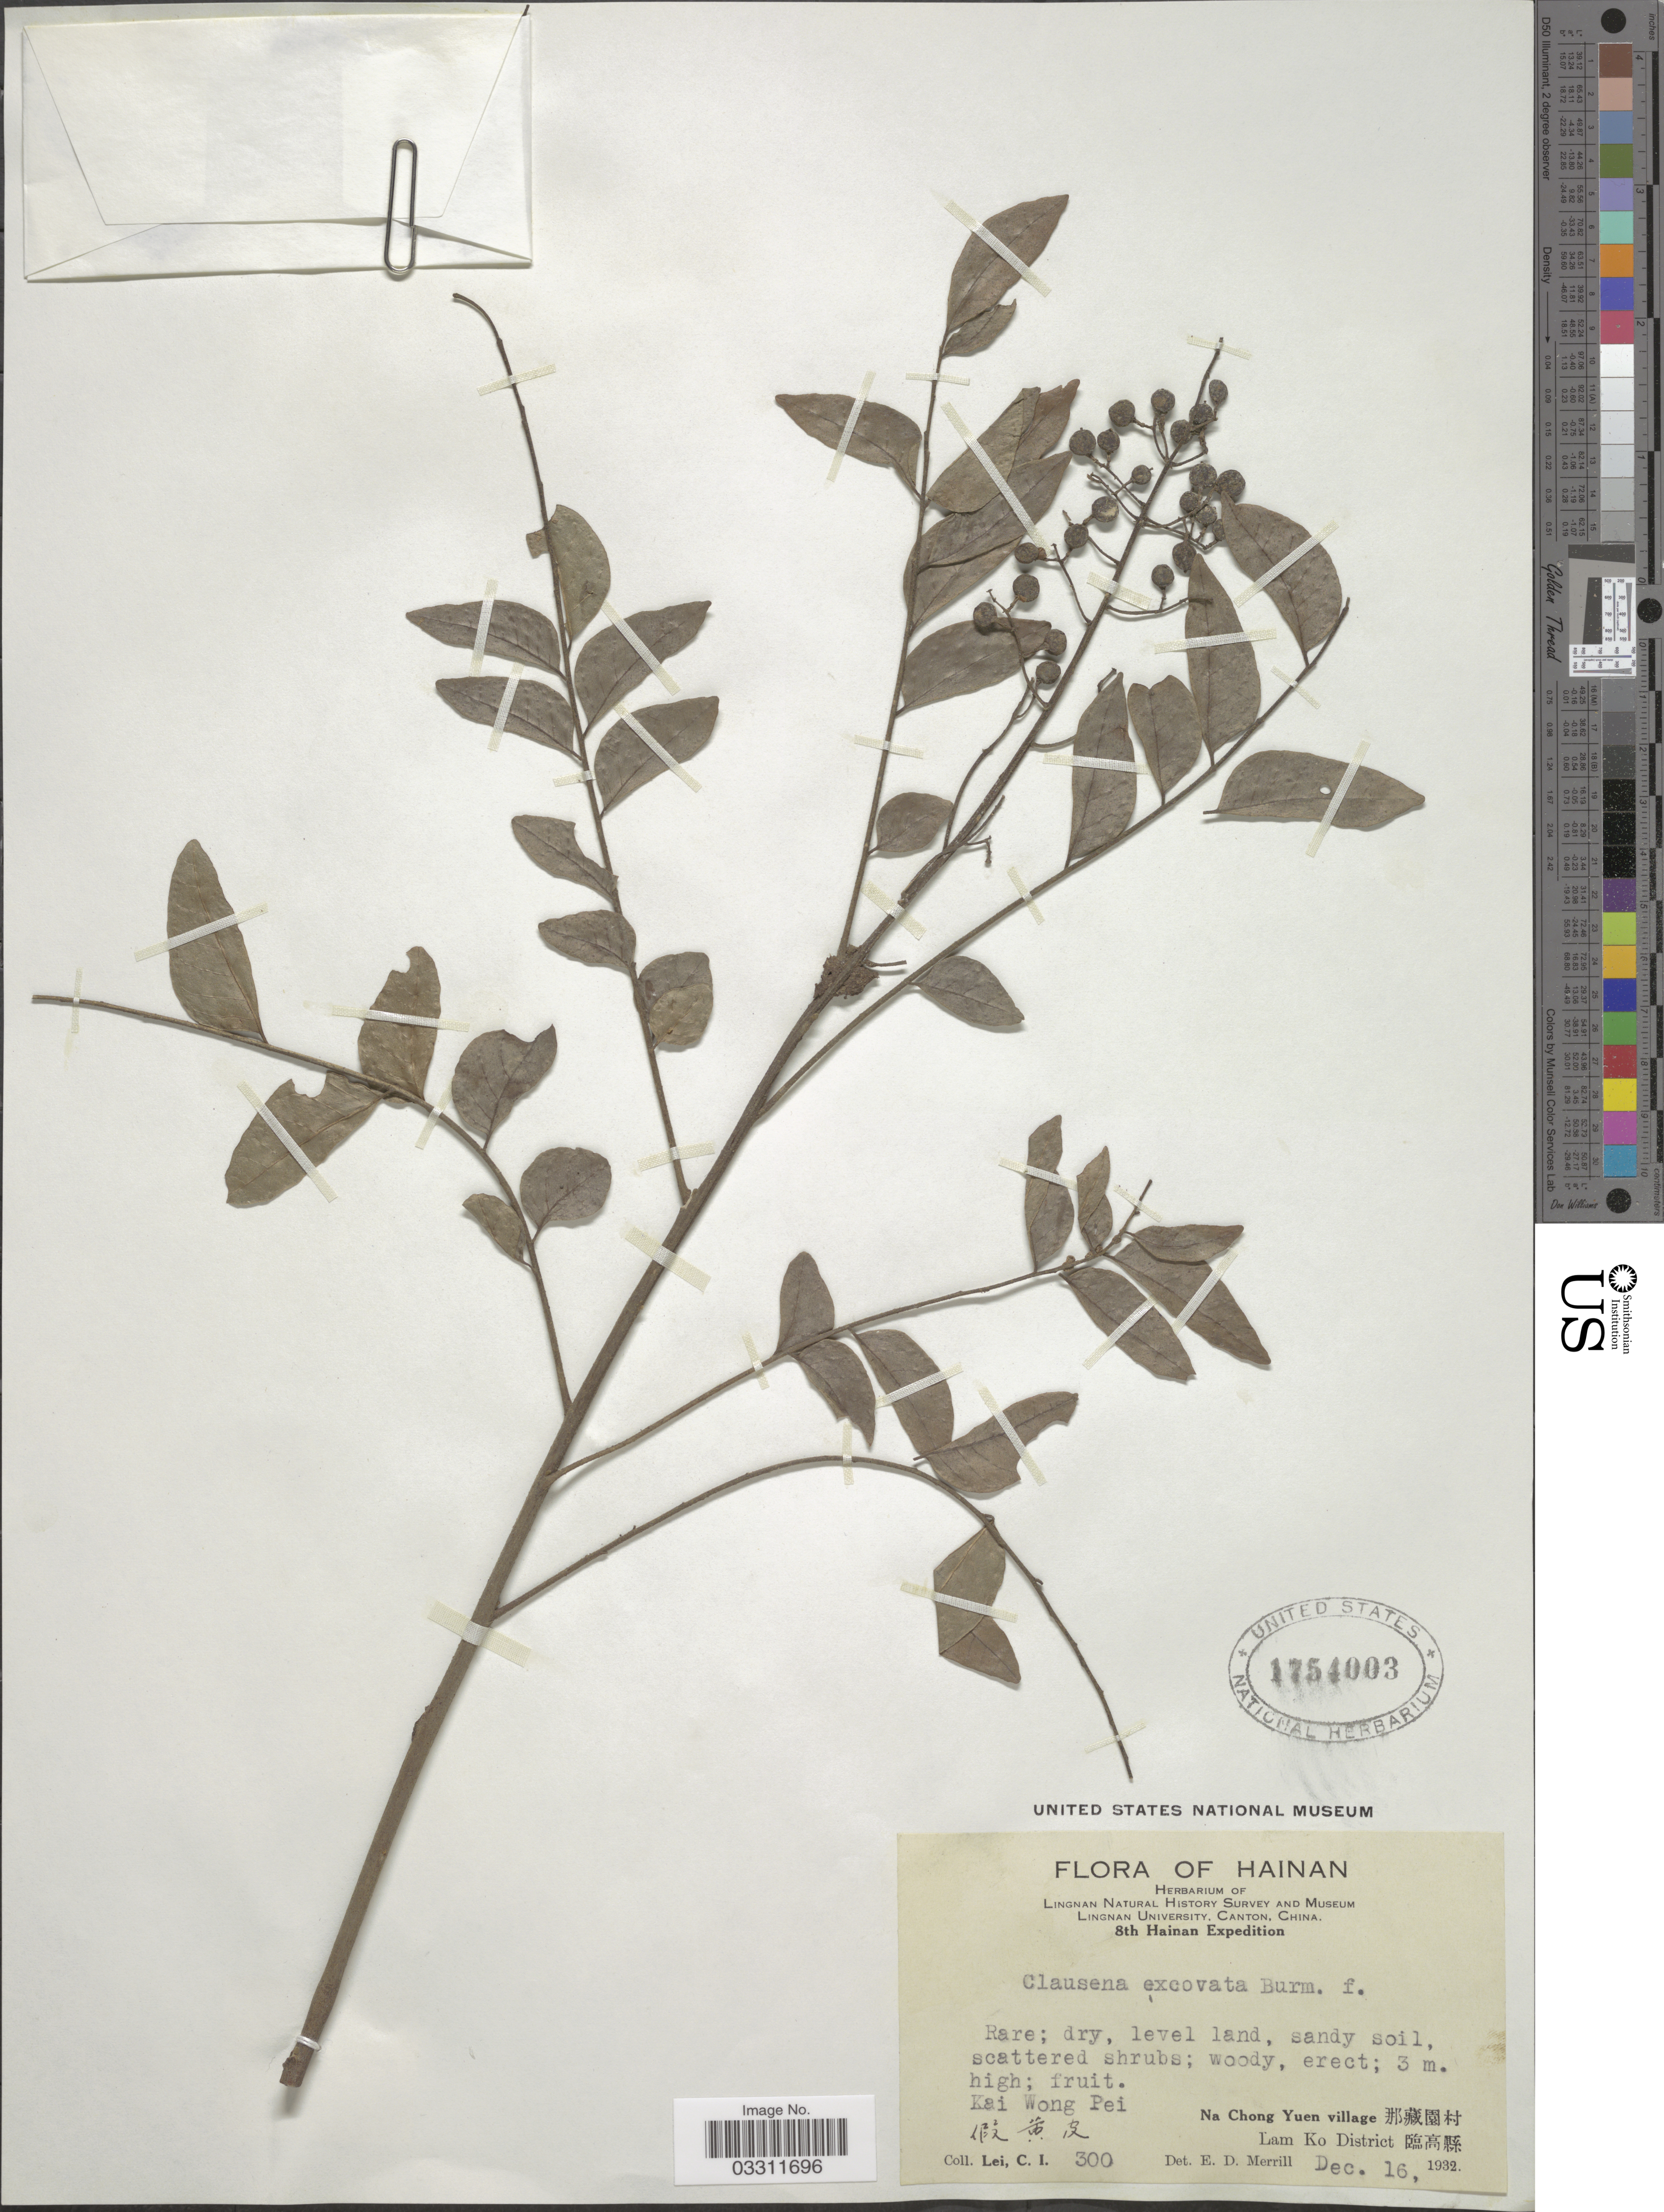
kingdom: Plantae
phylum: Tracheophyta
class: Magnoliopsida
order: Sapindales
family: Rutaceae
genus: Clausena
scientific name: Clausena excavata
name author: Burm. f.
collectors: C. I. Lei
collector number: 300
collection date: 1932-12-16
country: China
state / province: Hainan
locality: Kai Wong Pei X. Na Chong Yuen village X. Lam Ko District X.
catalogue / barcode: US 1754003